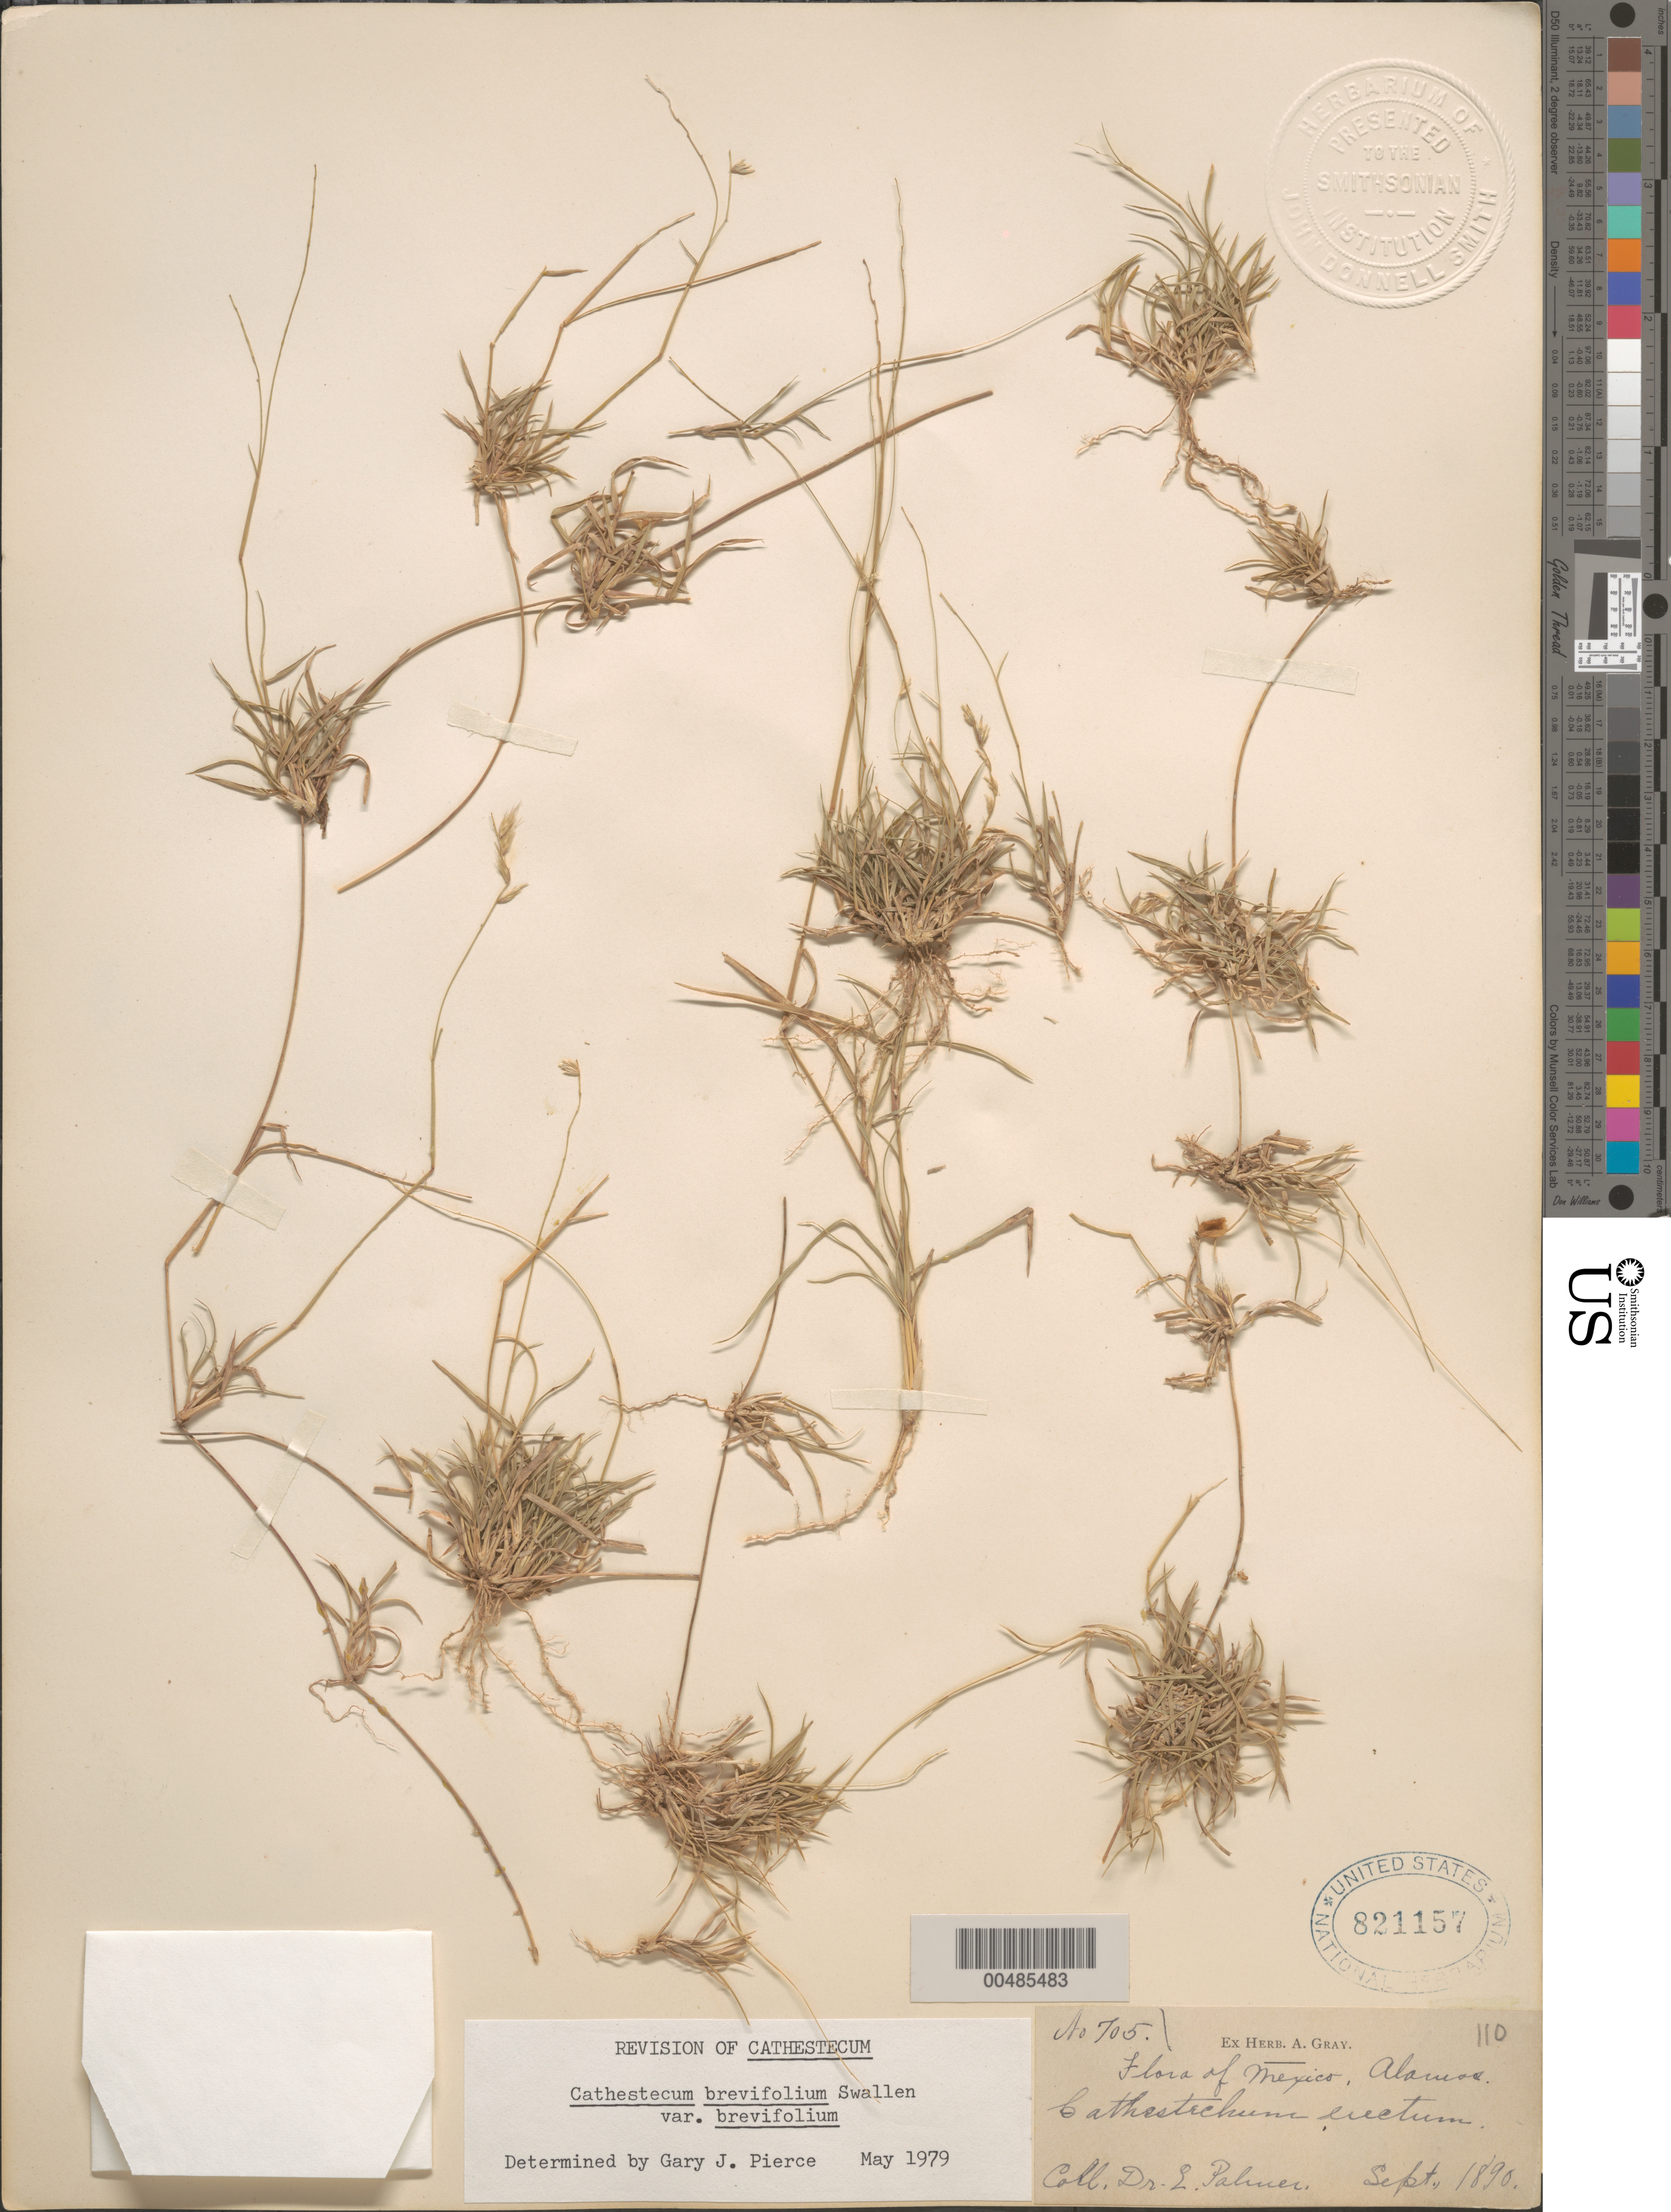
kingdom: Plantae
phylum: Tracheophyta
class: Liliopsida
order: Poales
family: Poaceae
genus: Cathestecum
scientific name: Cathestecum brevifolium var. brevifolium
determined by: Pierce, G. J.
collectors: E. Palmer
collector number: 705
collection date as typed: Sep 1890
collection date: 1890-09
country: Mexico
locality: Alamos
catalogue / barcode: US 821157